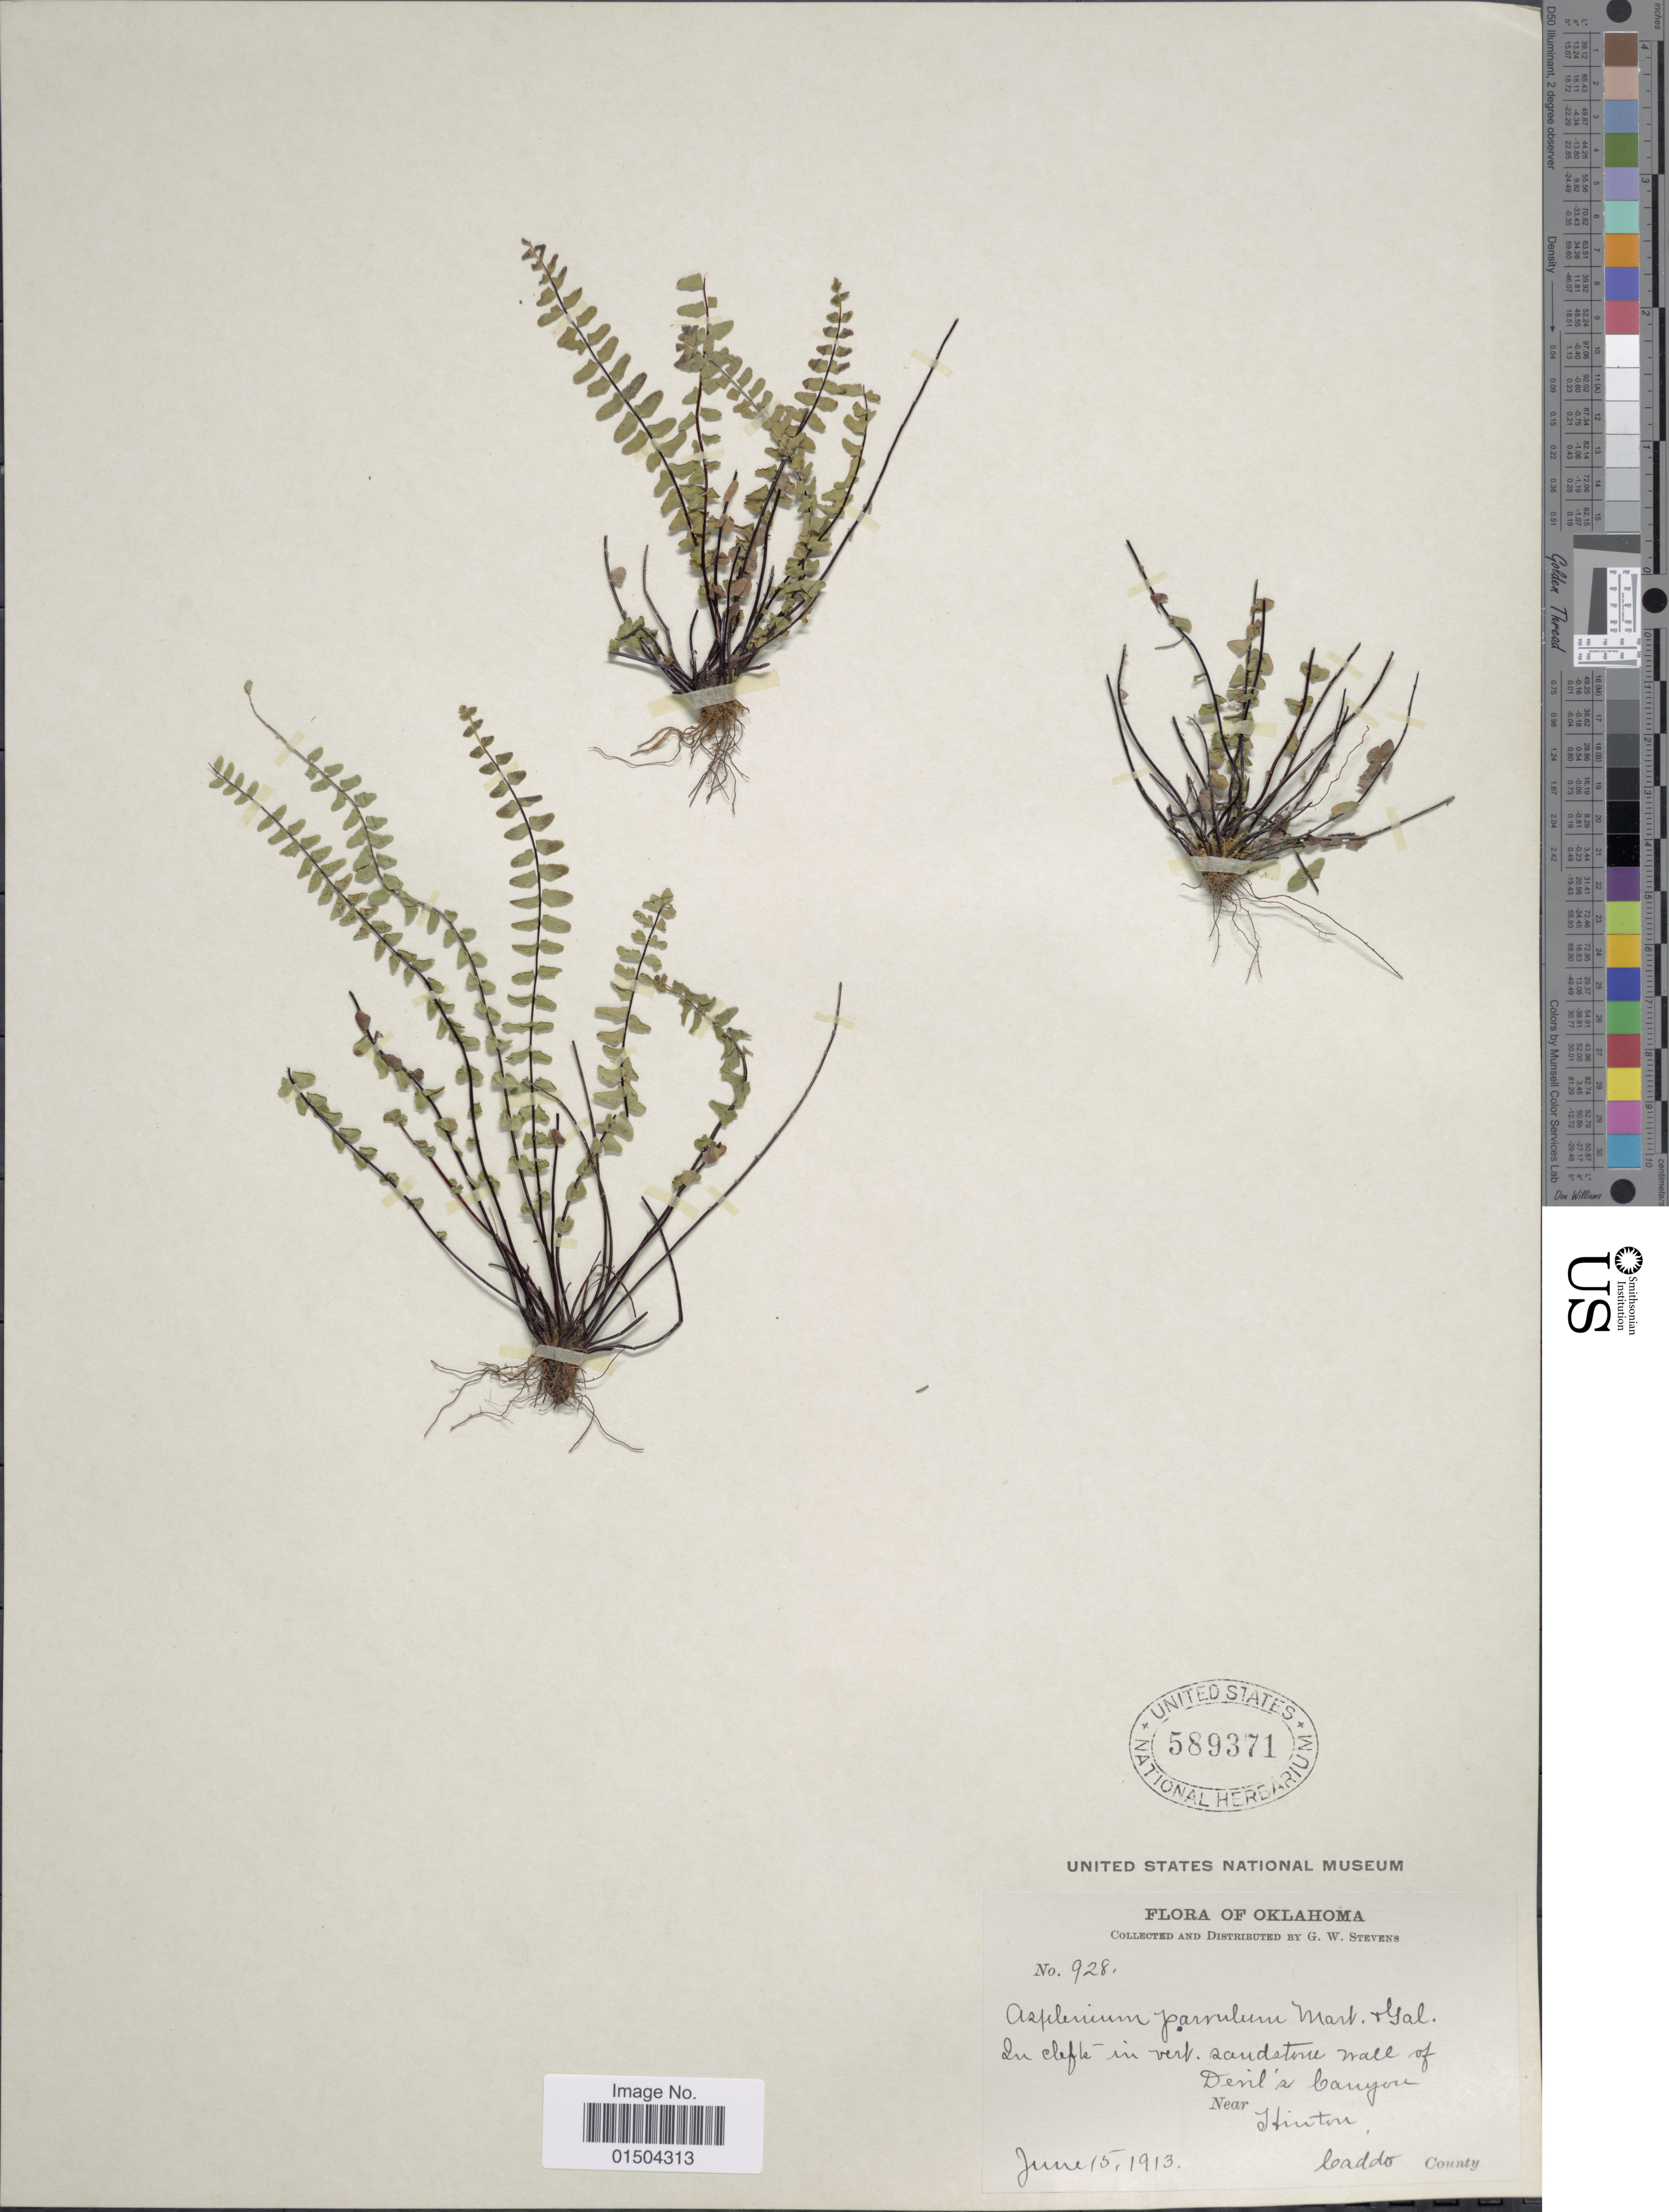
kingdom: Plantae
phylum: Tracheophyta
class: Polypodiopsida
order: Polypodiales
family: Aspleniaceae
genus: Asplenium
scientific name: Asplenium resiliens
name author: Kunze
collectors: G. W. Stevens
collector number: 928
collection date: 1913-06-15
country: United States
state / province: Oklahoma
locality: In clefts in vert. sandstone wall of Devil's Canyon. Near Hinton, Caddo County.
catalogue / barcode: US 589371